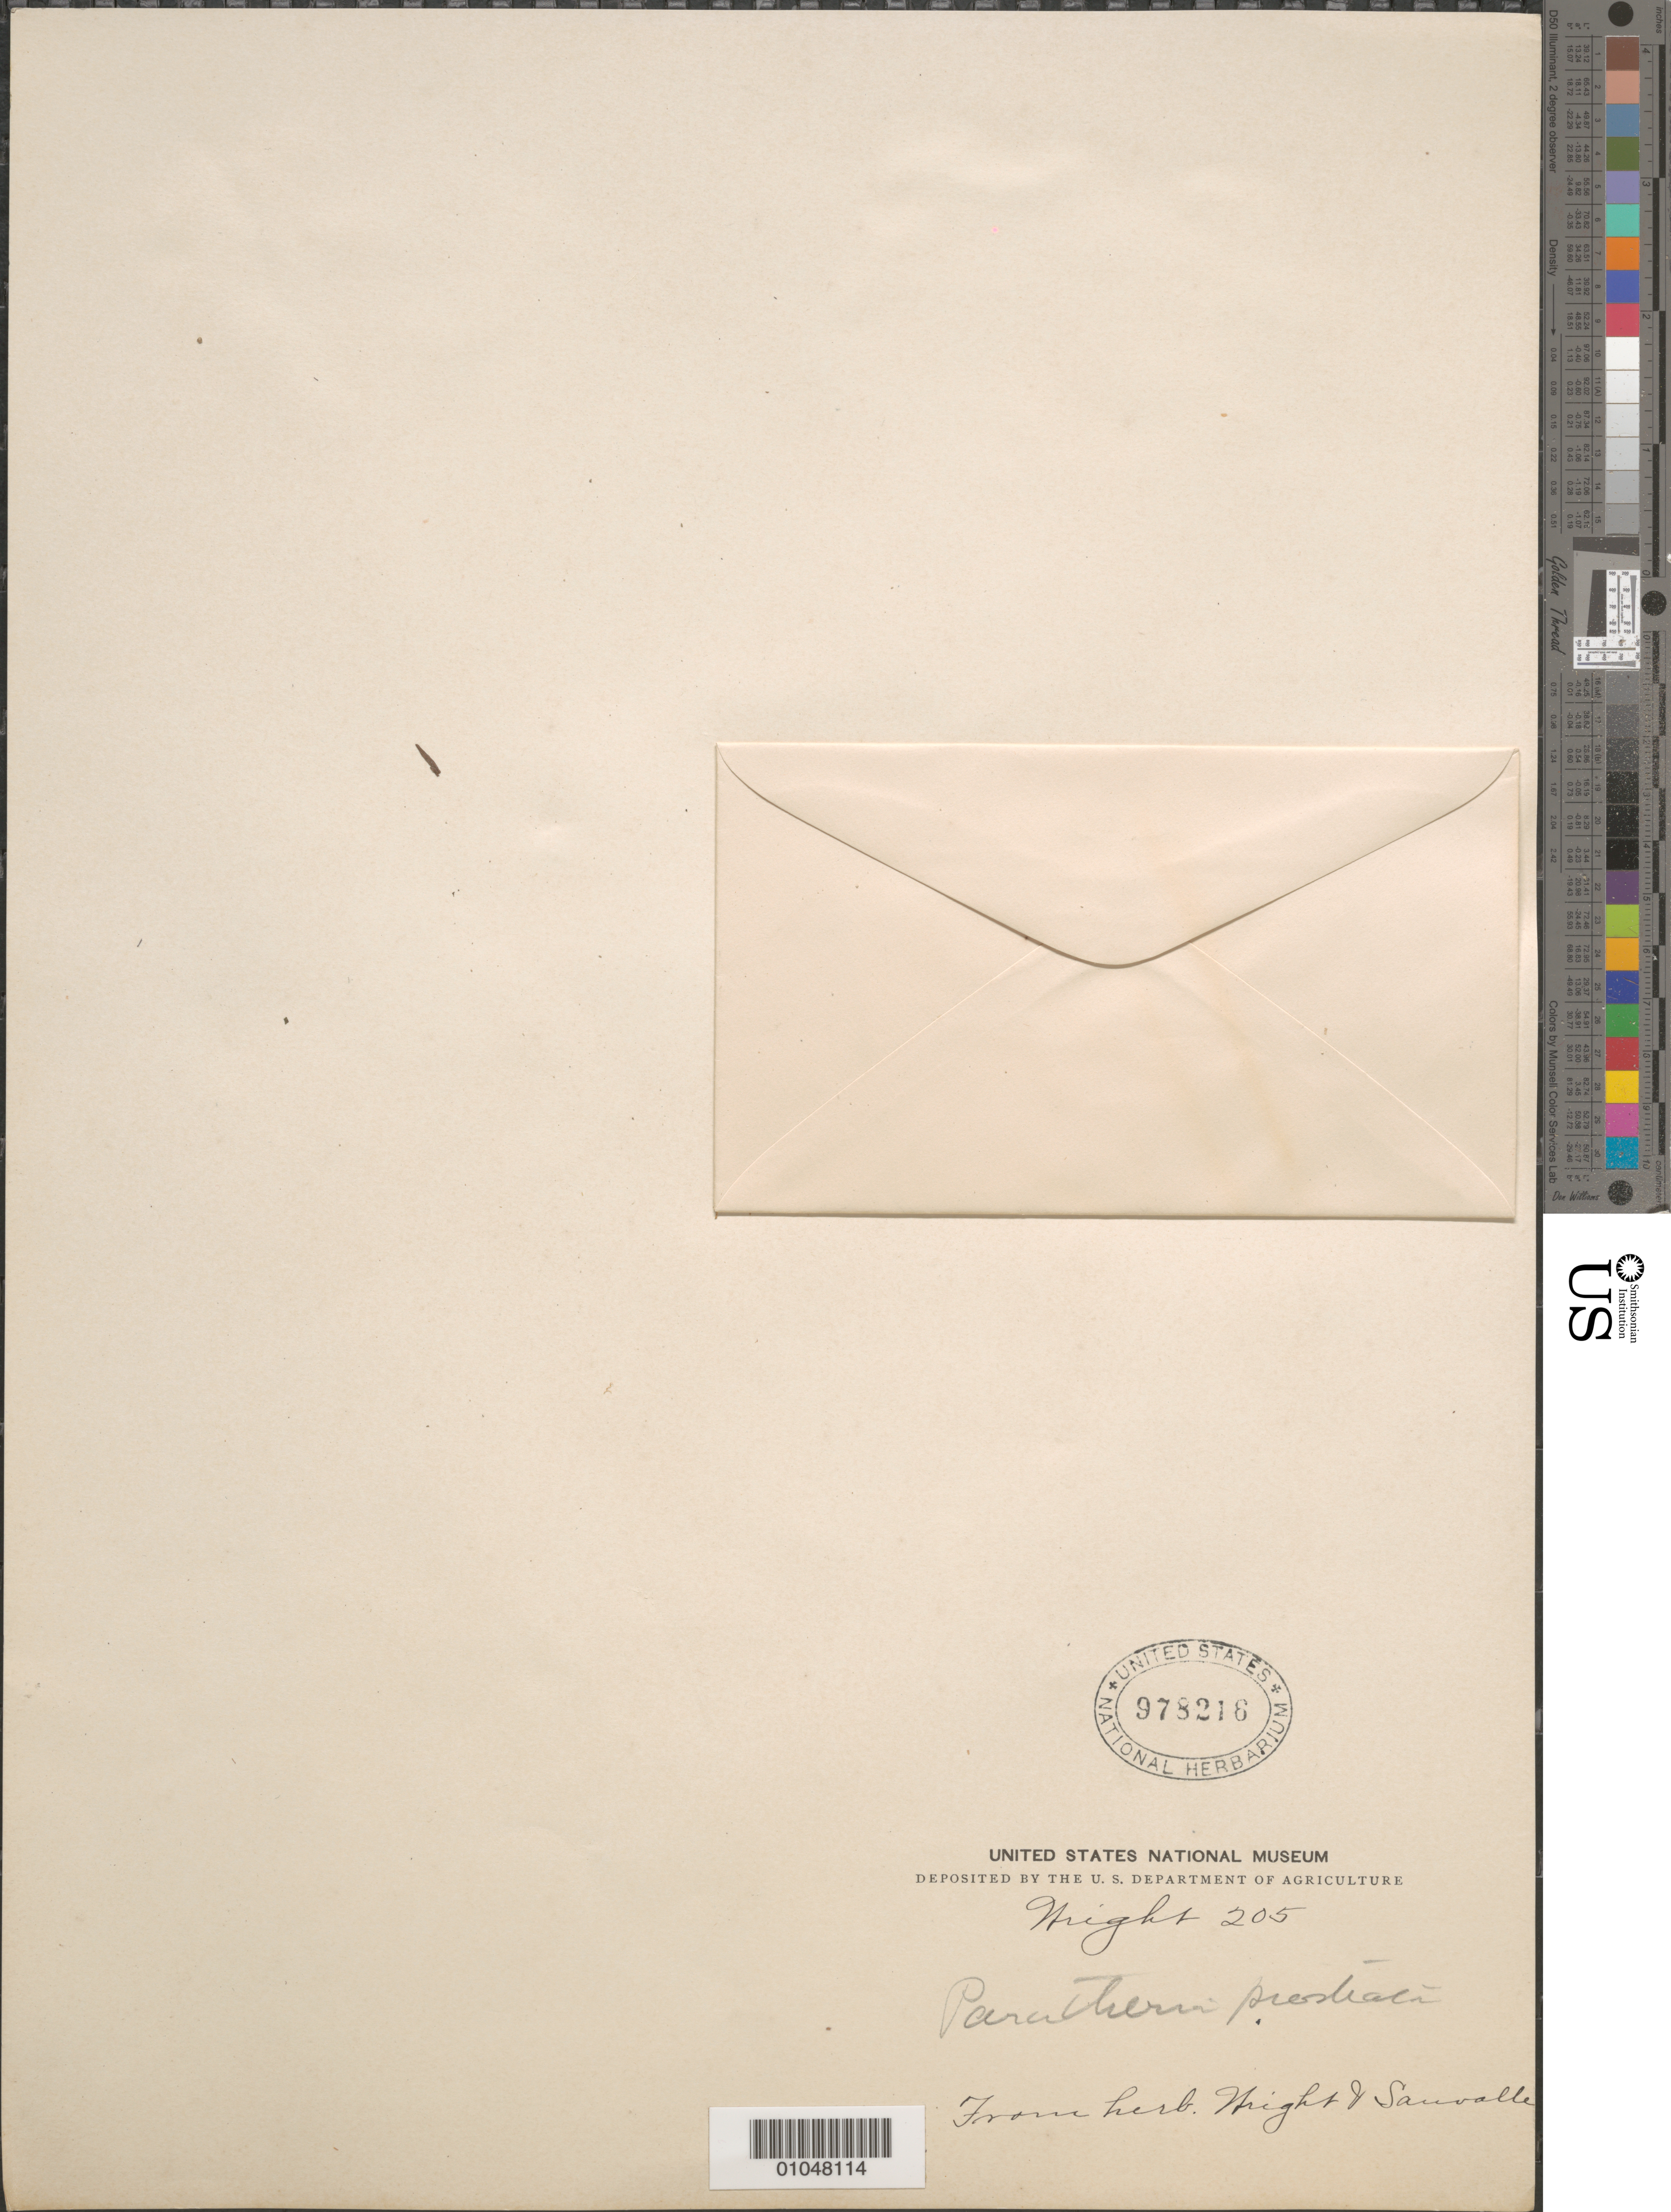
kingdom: Plantae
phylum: Tracheophyta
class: Liliopsida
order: Poales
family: Poaceae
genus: Paratheria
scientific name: Paratheria prostrata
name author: Griseb.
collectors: Wright, --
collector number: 205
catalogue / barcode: US 978216